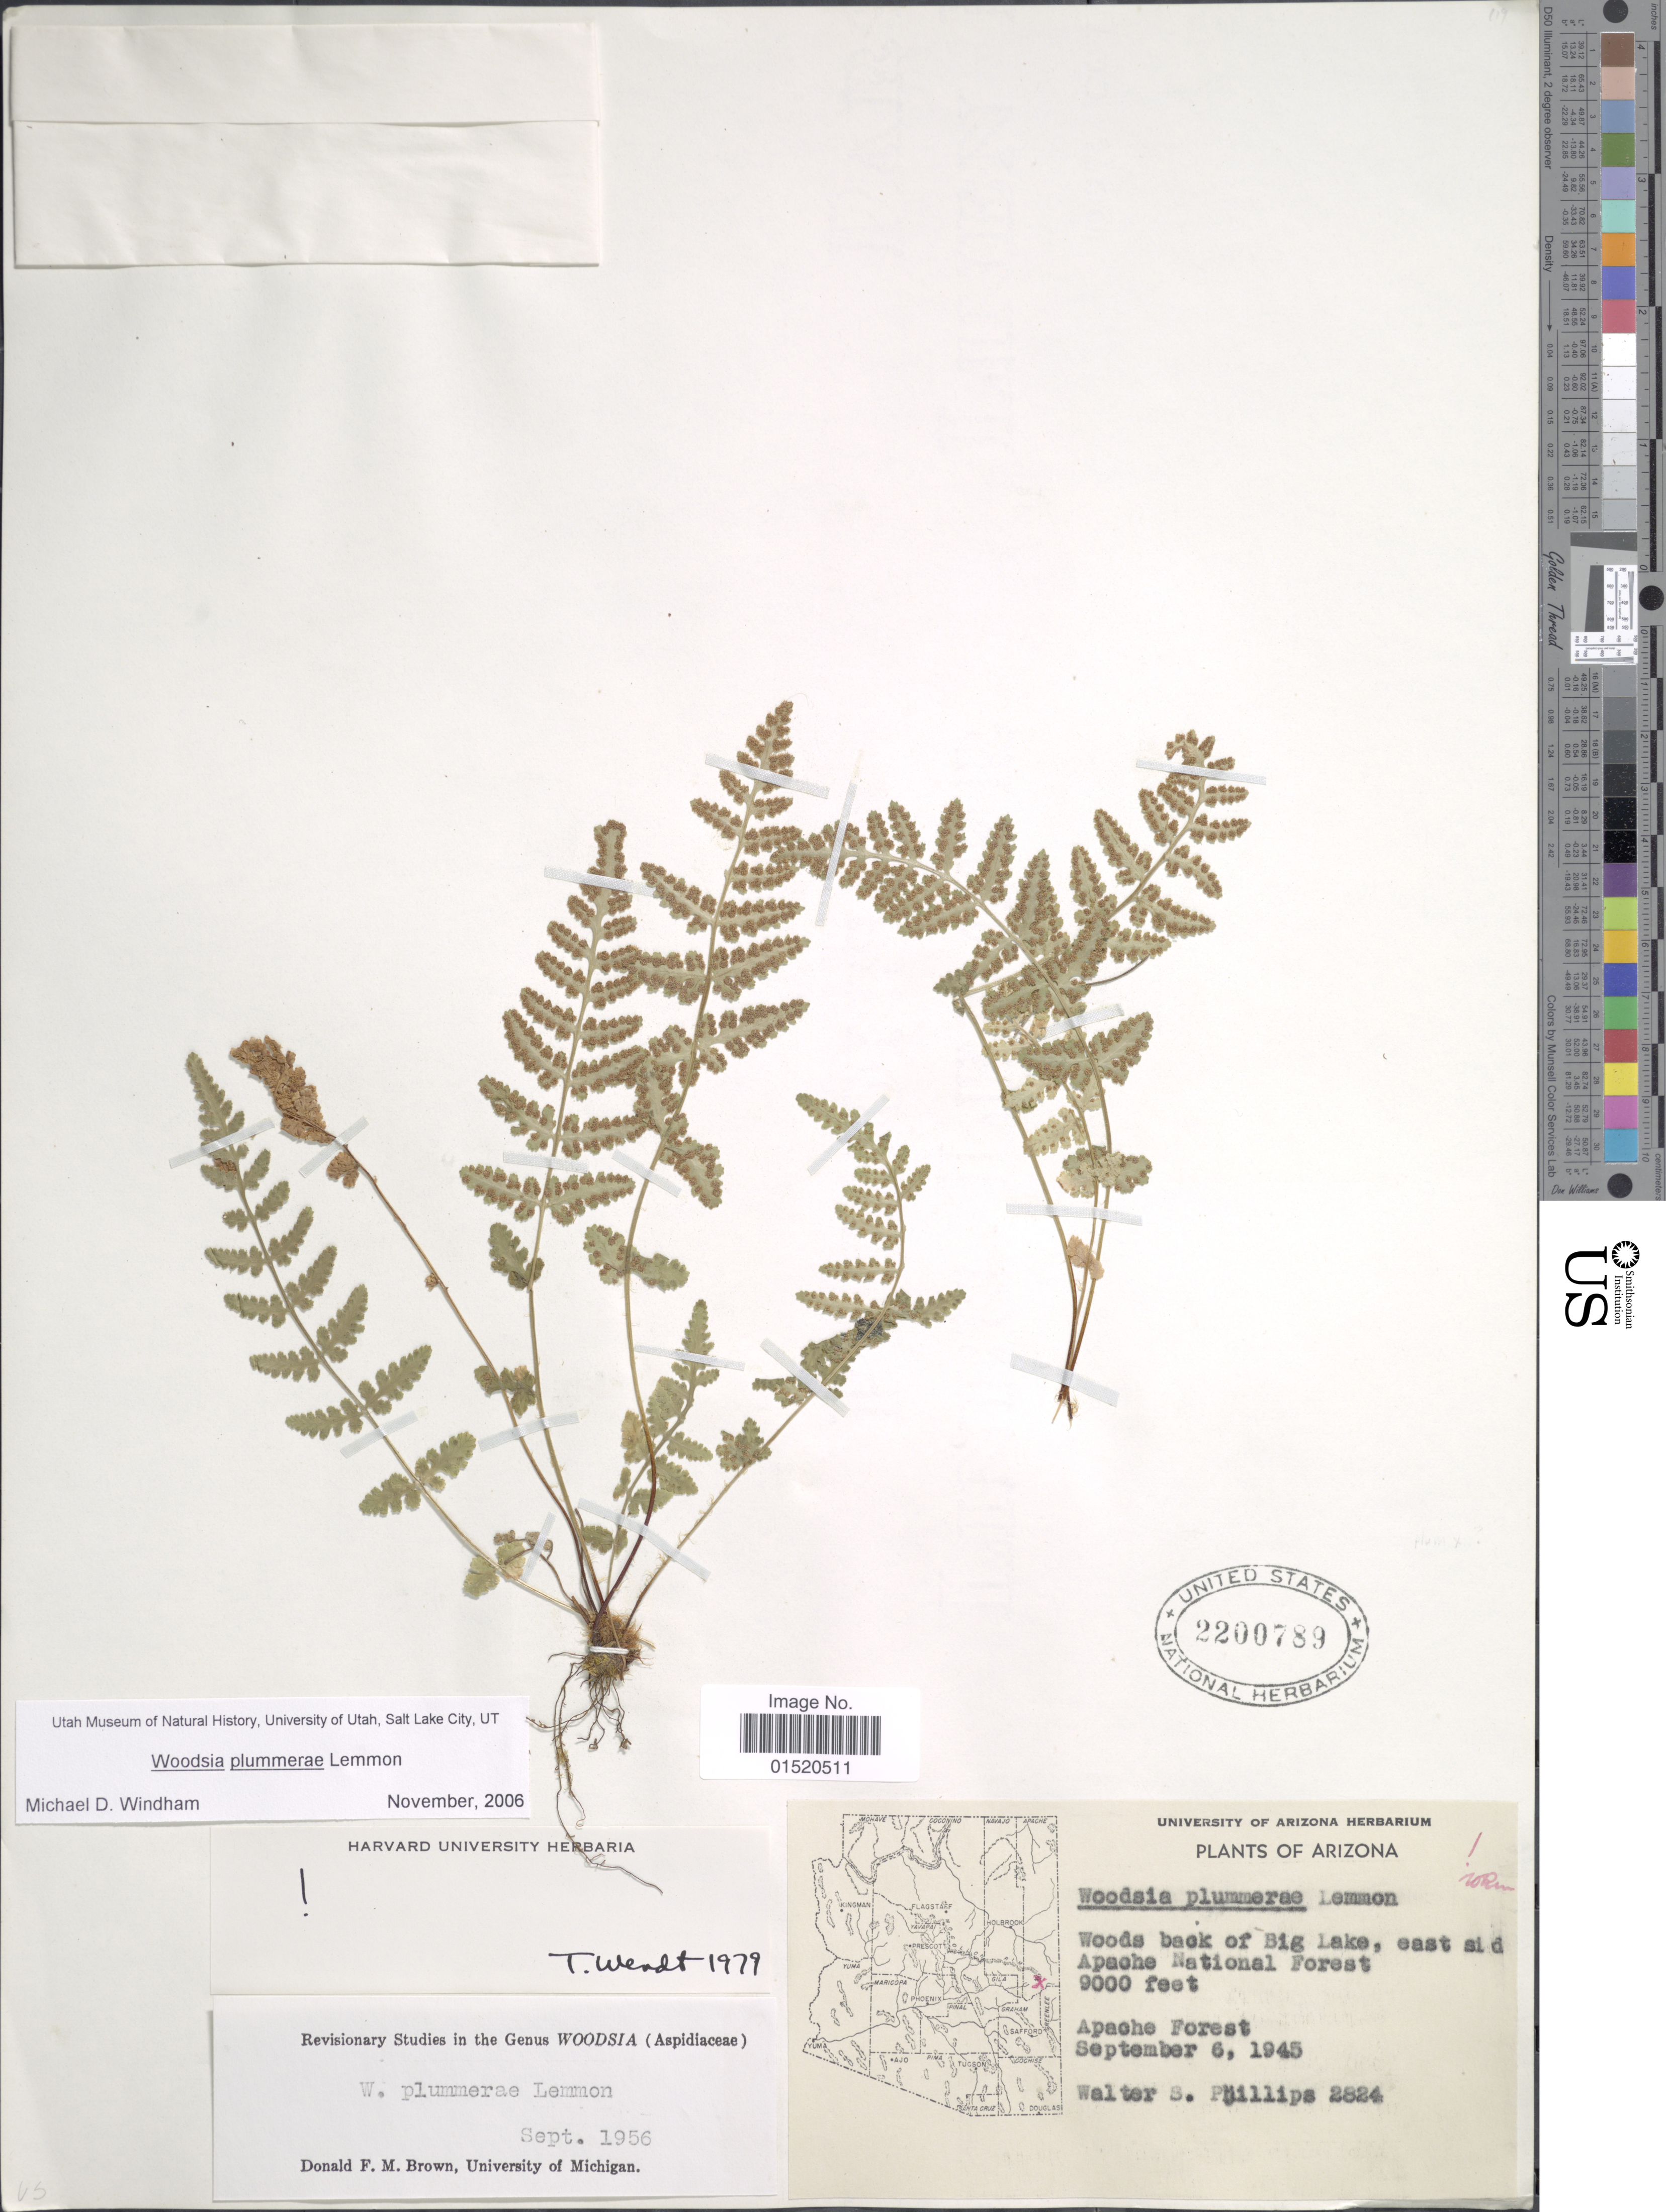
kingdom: Plantae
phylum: Tracheophyta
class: Polypodiopsida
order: Polypodiales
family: Woodsiaceae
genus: Woodsia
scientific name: Woodsia plummerae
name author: Lemmon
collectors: W. S. Phillips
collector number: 2824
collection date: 1945-09-06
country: United States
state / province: Arizona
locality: Woods back of Big Lake, east side Apache National Forest, Apache Forest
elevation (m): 2743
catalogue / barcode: US 2200789